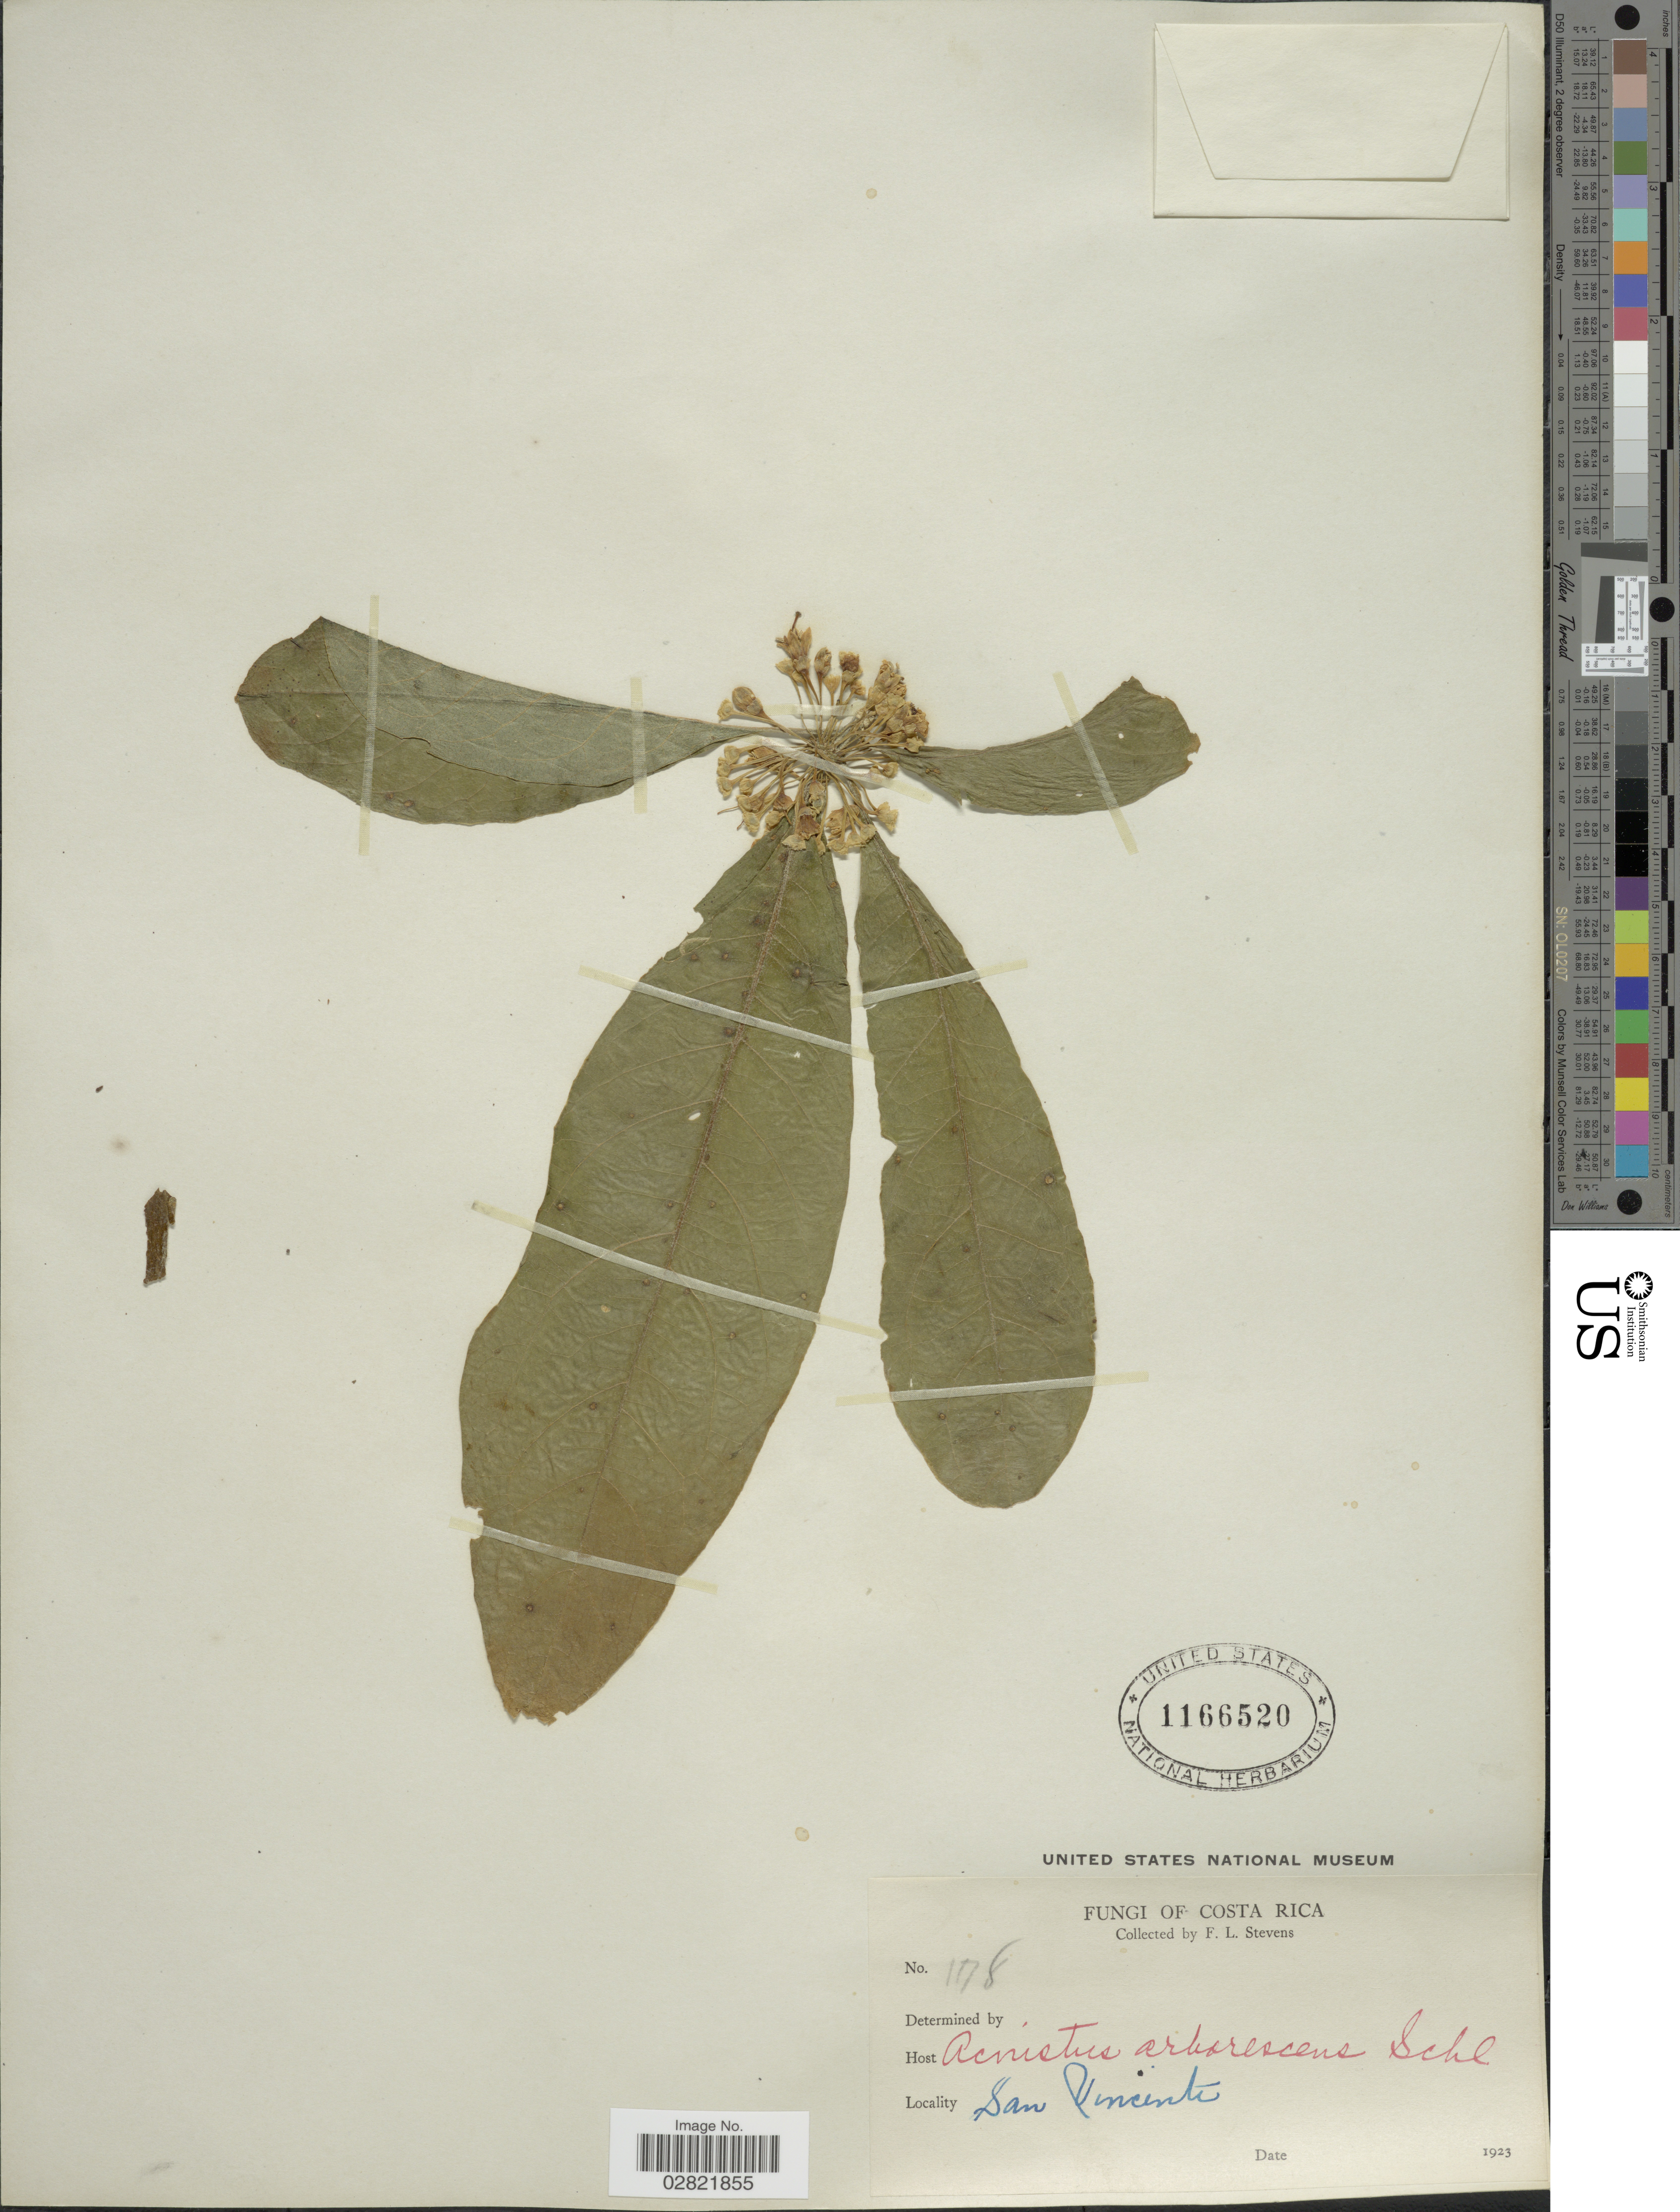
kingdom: Plantae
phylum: Tracheophyta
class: Magnoliopsida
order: Solanales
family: Solanaceae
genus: Acnistus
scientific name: Acnistus arborescens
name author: (L.) Schltdl.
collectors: F. L. Stevens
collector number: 1178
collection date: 1923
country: Costa Rica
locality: San Vincente.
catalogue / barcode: US 1166520